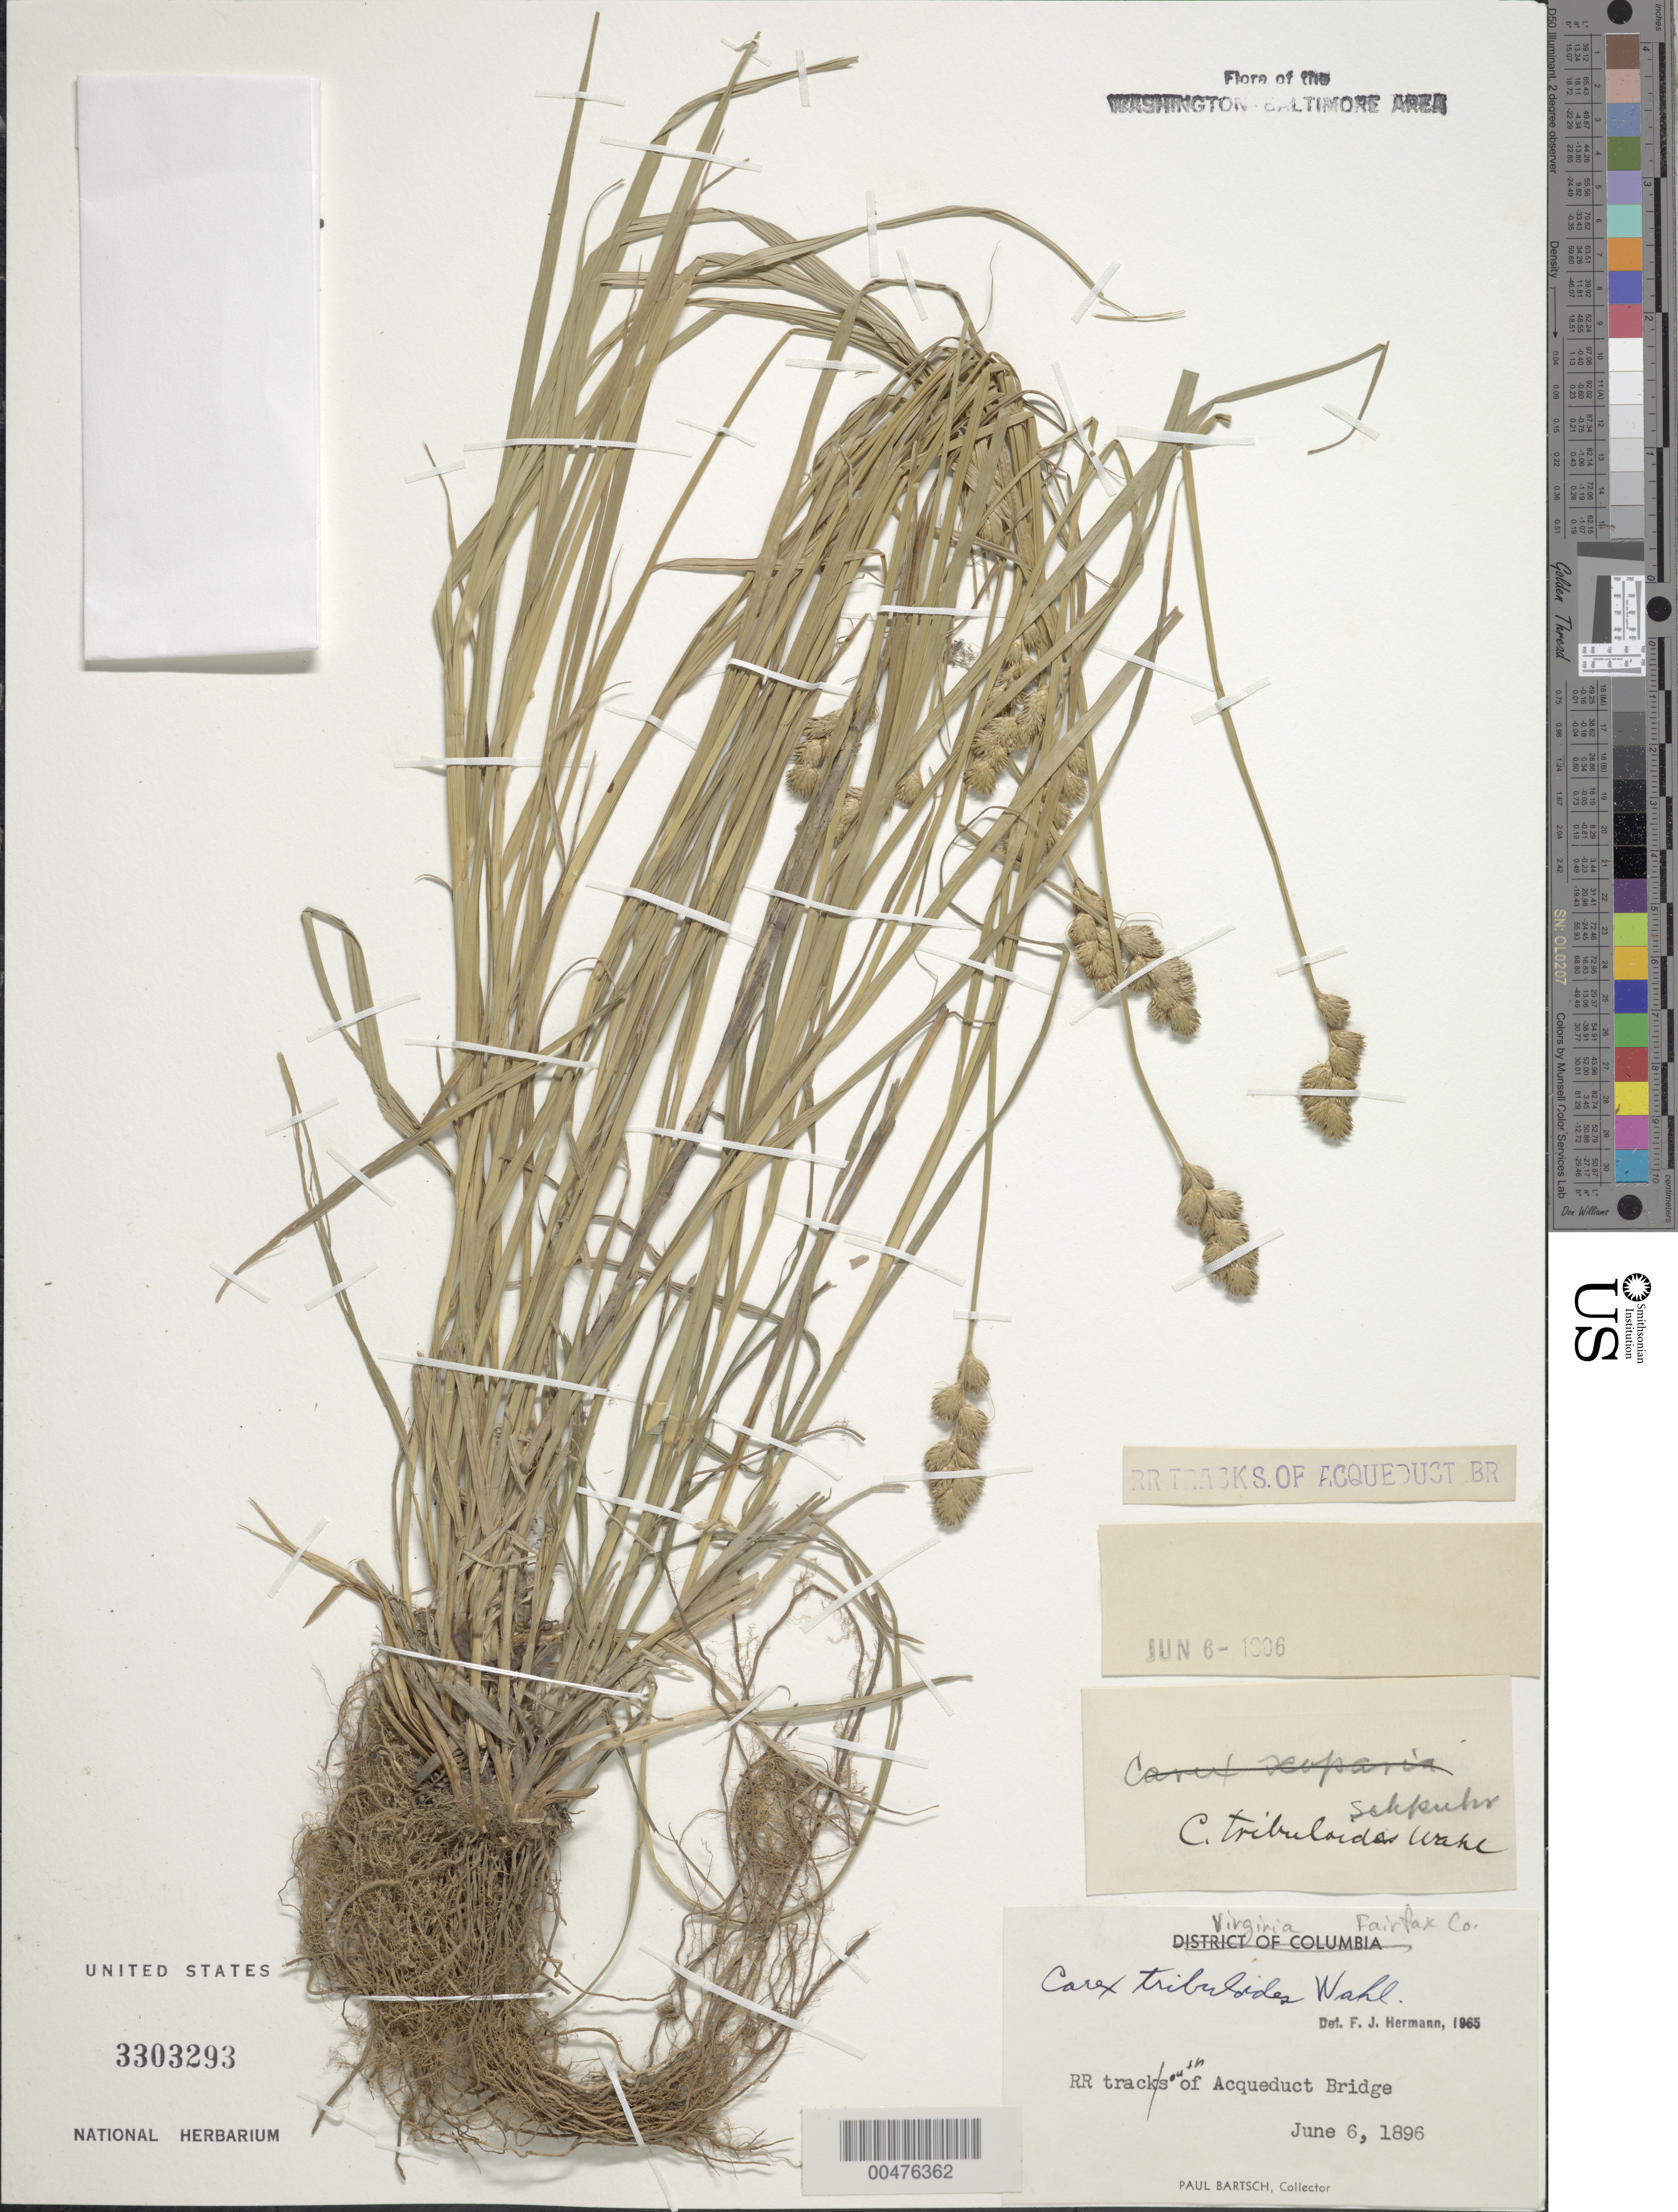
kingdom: Plantae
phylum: Tracheophyta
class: Liliopsida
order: Poales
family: Cyperaceae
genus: Carex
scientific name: Carex tribuloides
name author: Wahlenb.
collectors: P. Bartsch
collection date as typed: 06 Jun 1896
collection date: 1896-06-06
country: United States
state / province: Virginia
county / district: Fairfax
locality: Rr Tracks south of Aqueduct Bridge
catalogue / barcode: US 3303293